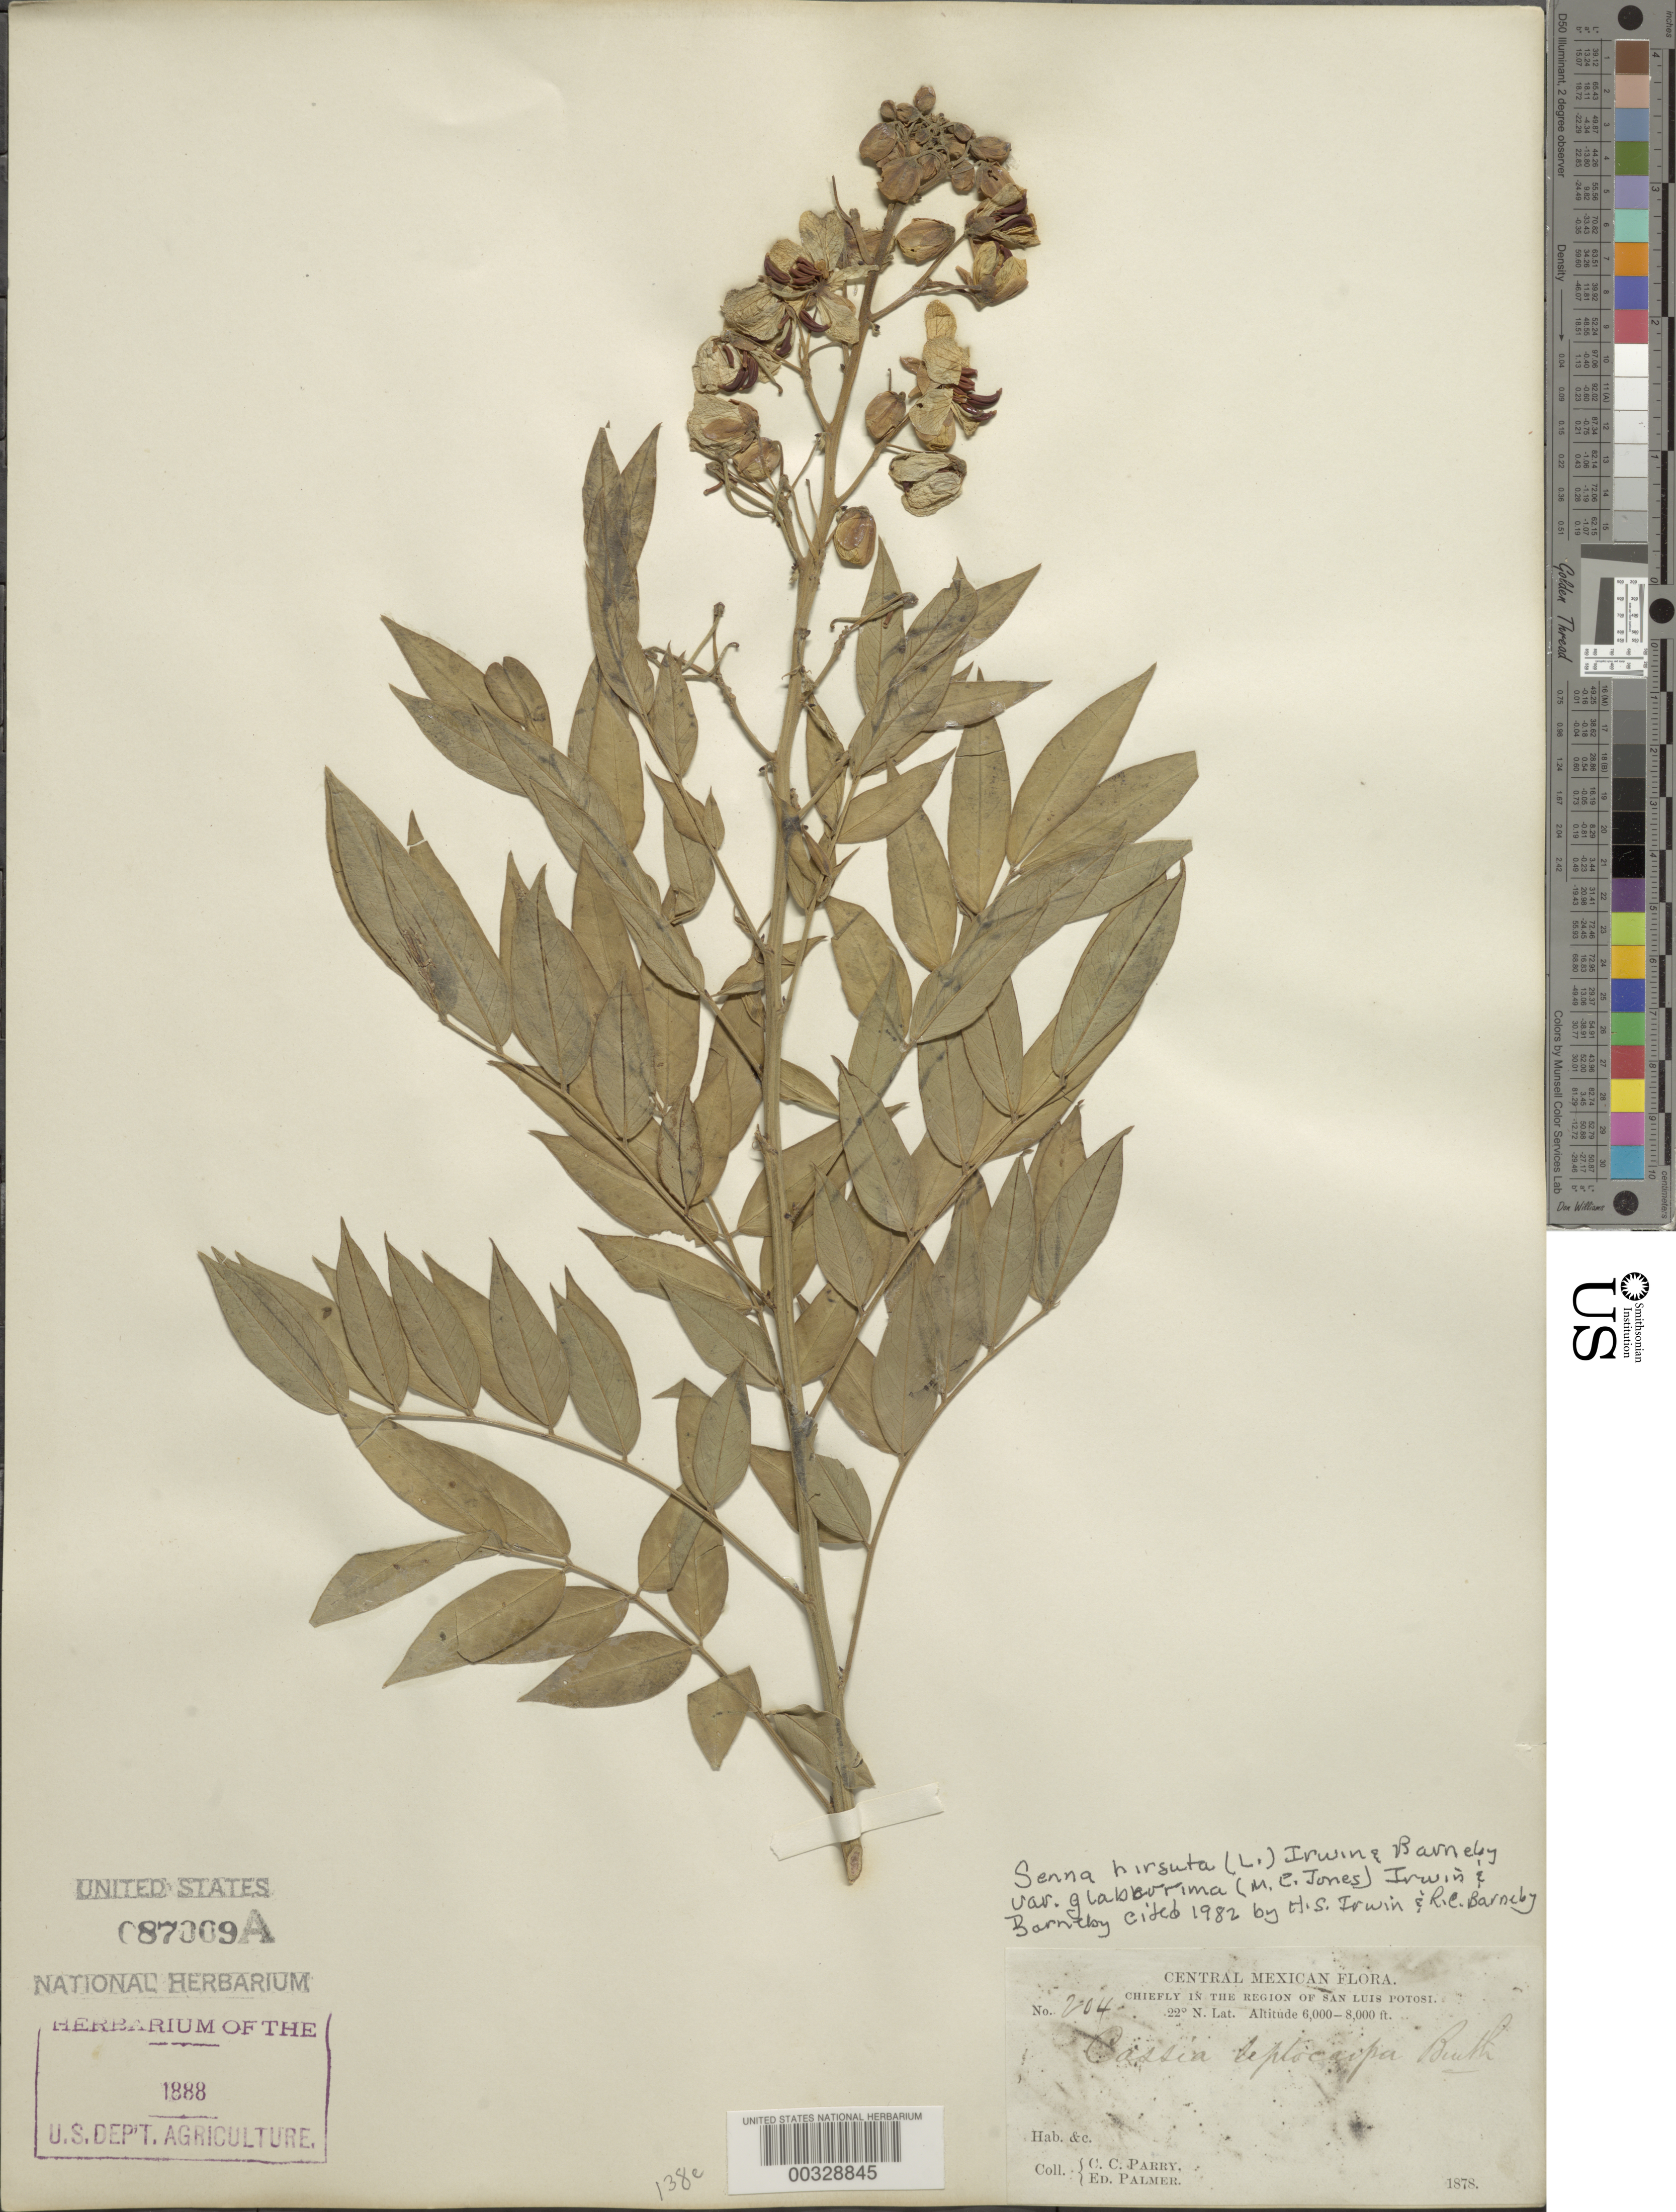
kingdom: Plantae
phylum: Tracheophyta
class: Magnoliopsida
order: Fabales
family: Fabaceae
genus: Senna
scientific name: Senna hirsuta var. glaberrima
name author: (M.E. Jones) H.S. Irwin & Barneby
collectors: C. C. Parry & E. Palmer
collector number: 204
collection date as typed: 1878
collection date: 1878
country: Mexico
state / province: San Luis Potosí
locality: In the region of San Luis Potosi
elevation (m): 1829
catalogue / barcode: US 87009A